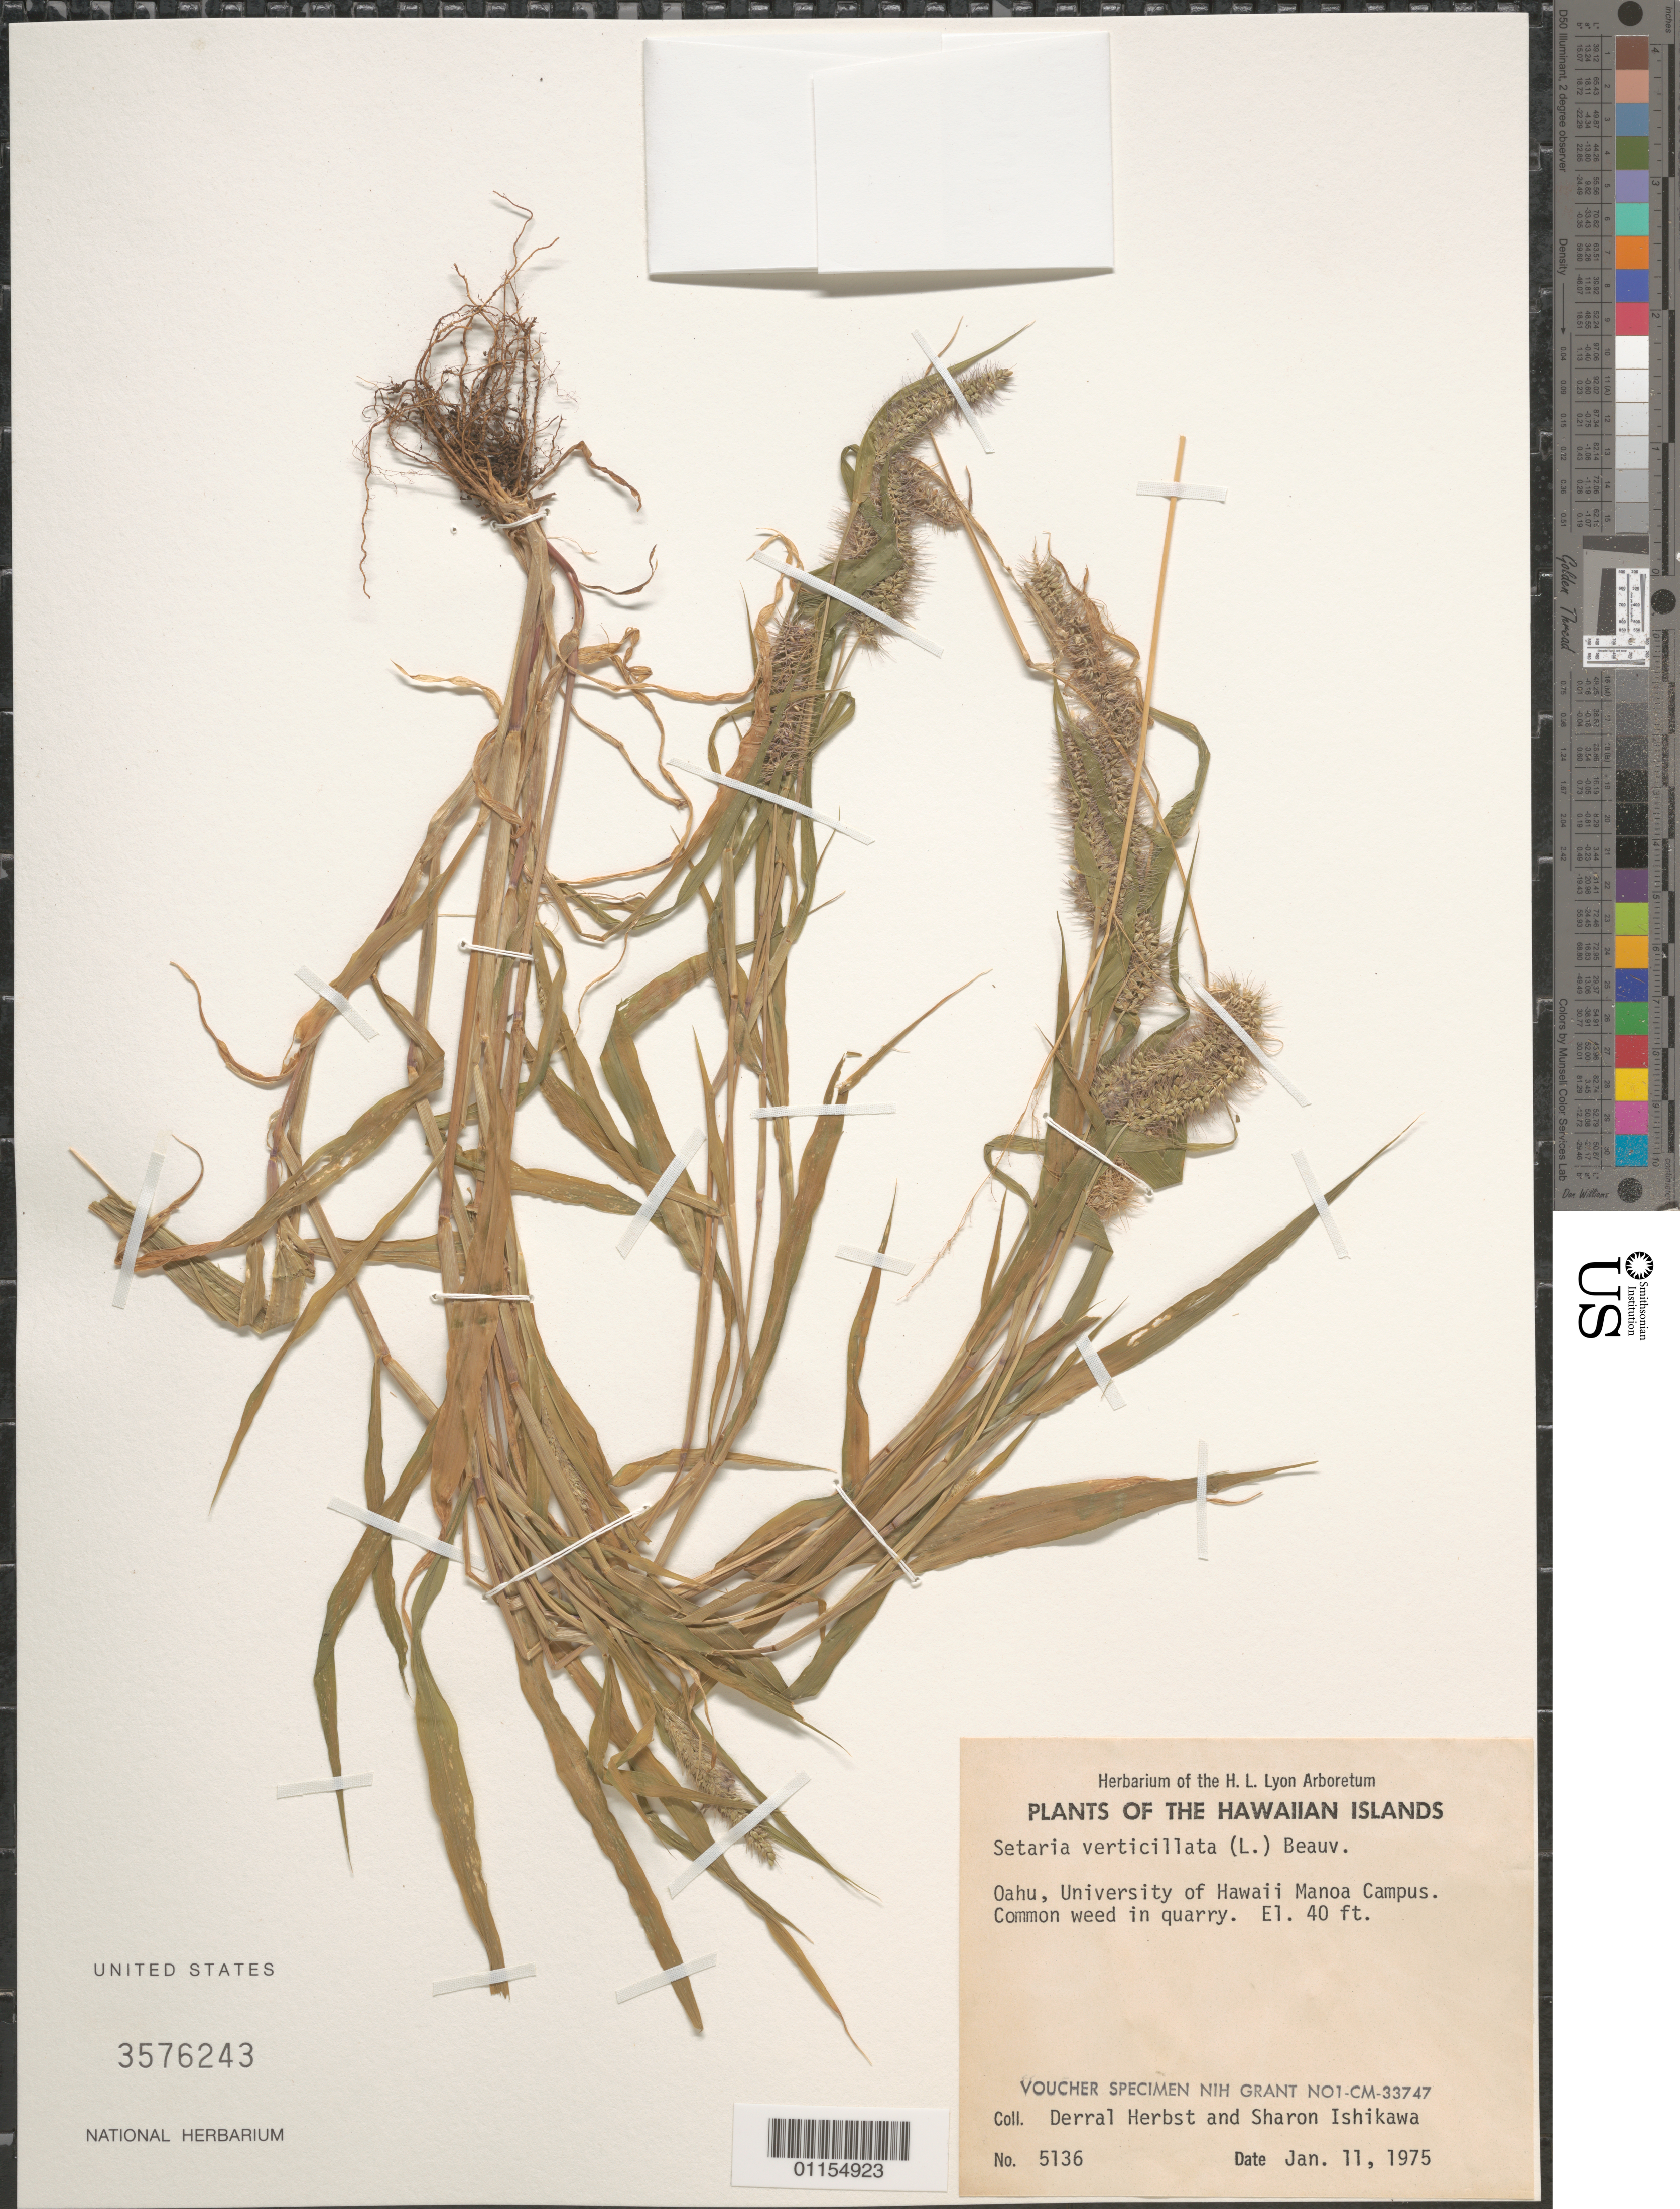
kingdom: Plantae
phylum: Tracheophyta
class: Liliopsida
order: Poales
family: Poaceae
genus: Setaria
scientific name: Setaria adhaerens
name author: (Forssk.) Chiov.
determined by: Wagner, W. L., (BOT), Smithsonian Institution - National Museum of Natural History (UNITED STATES)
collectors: D. R. Herbst & S. Ishikawa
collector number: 5136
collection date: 1975-01-11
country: United States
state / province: Hawaii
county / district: Honolulu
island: Oahu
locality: University of Hawaii, Manoa Campus, in quarry.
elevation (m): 12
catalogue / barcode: US 3576243